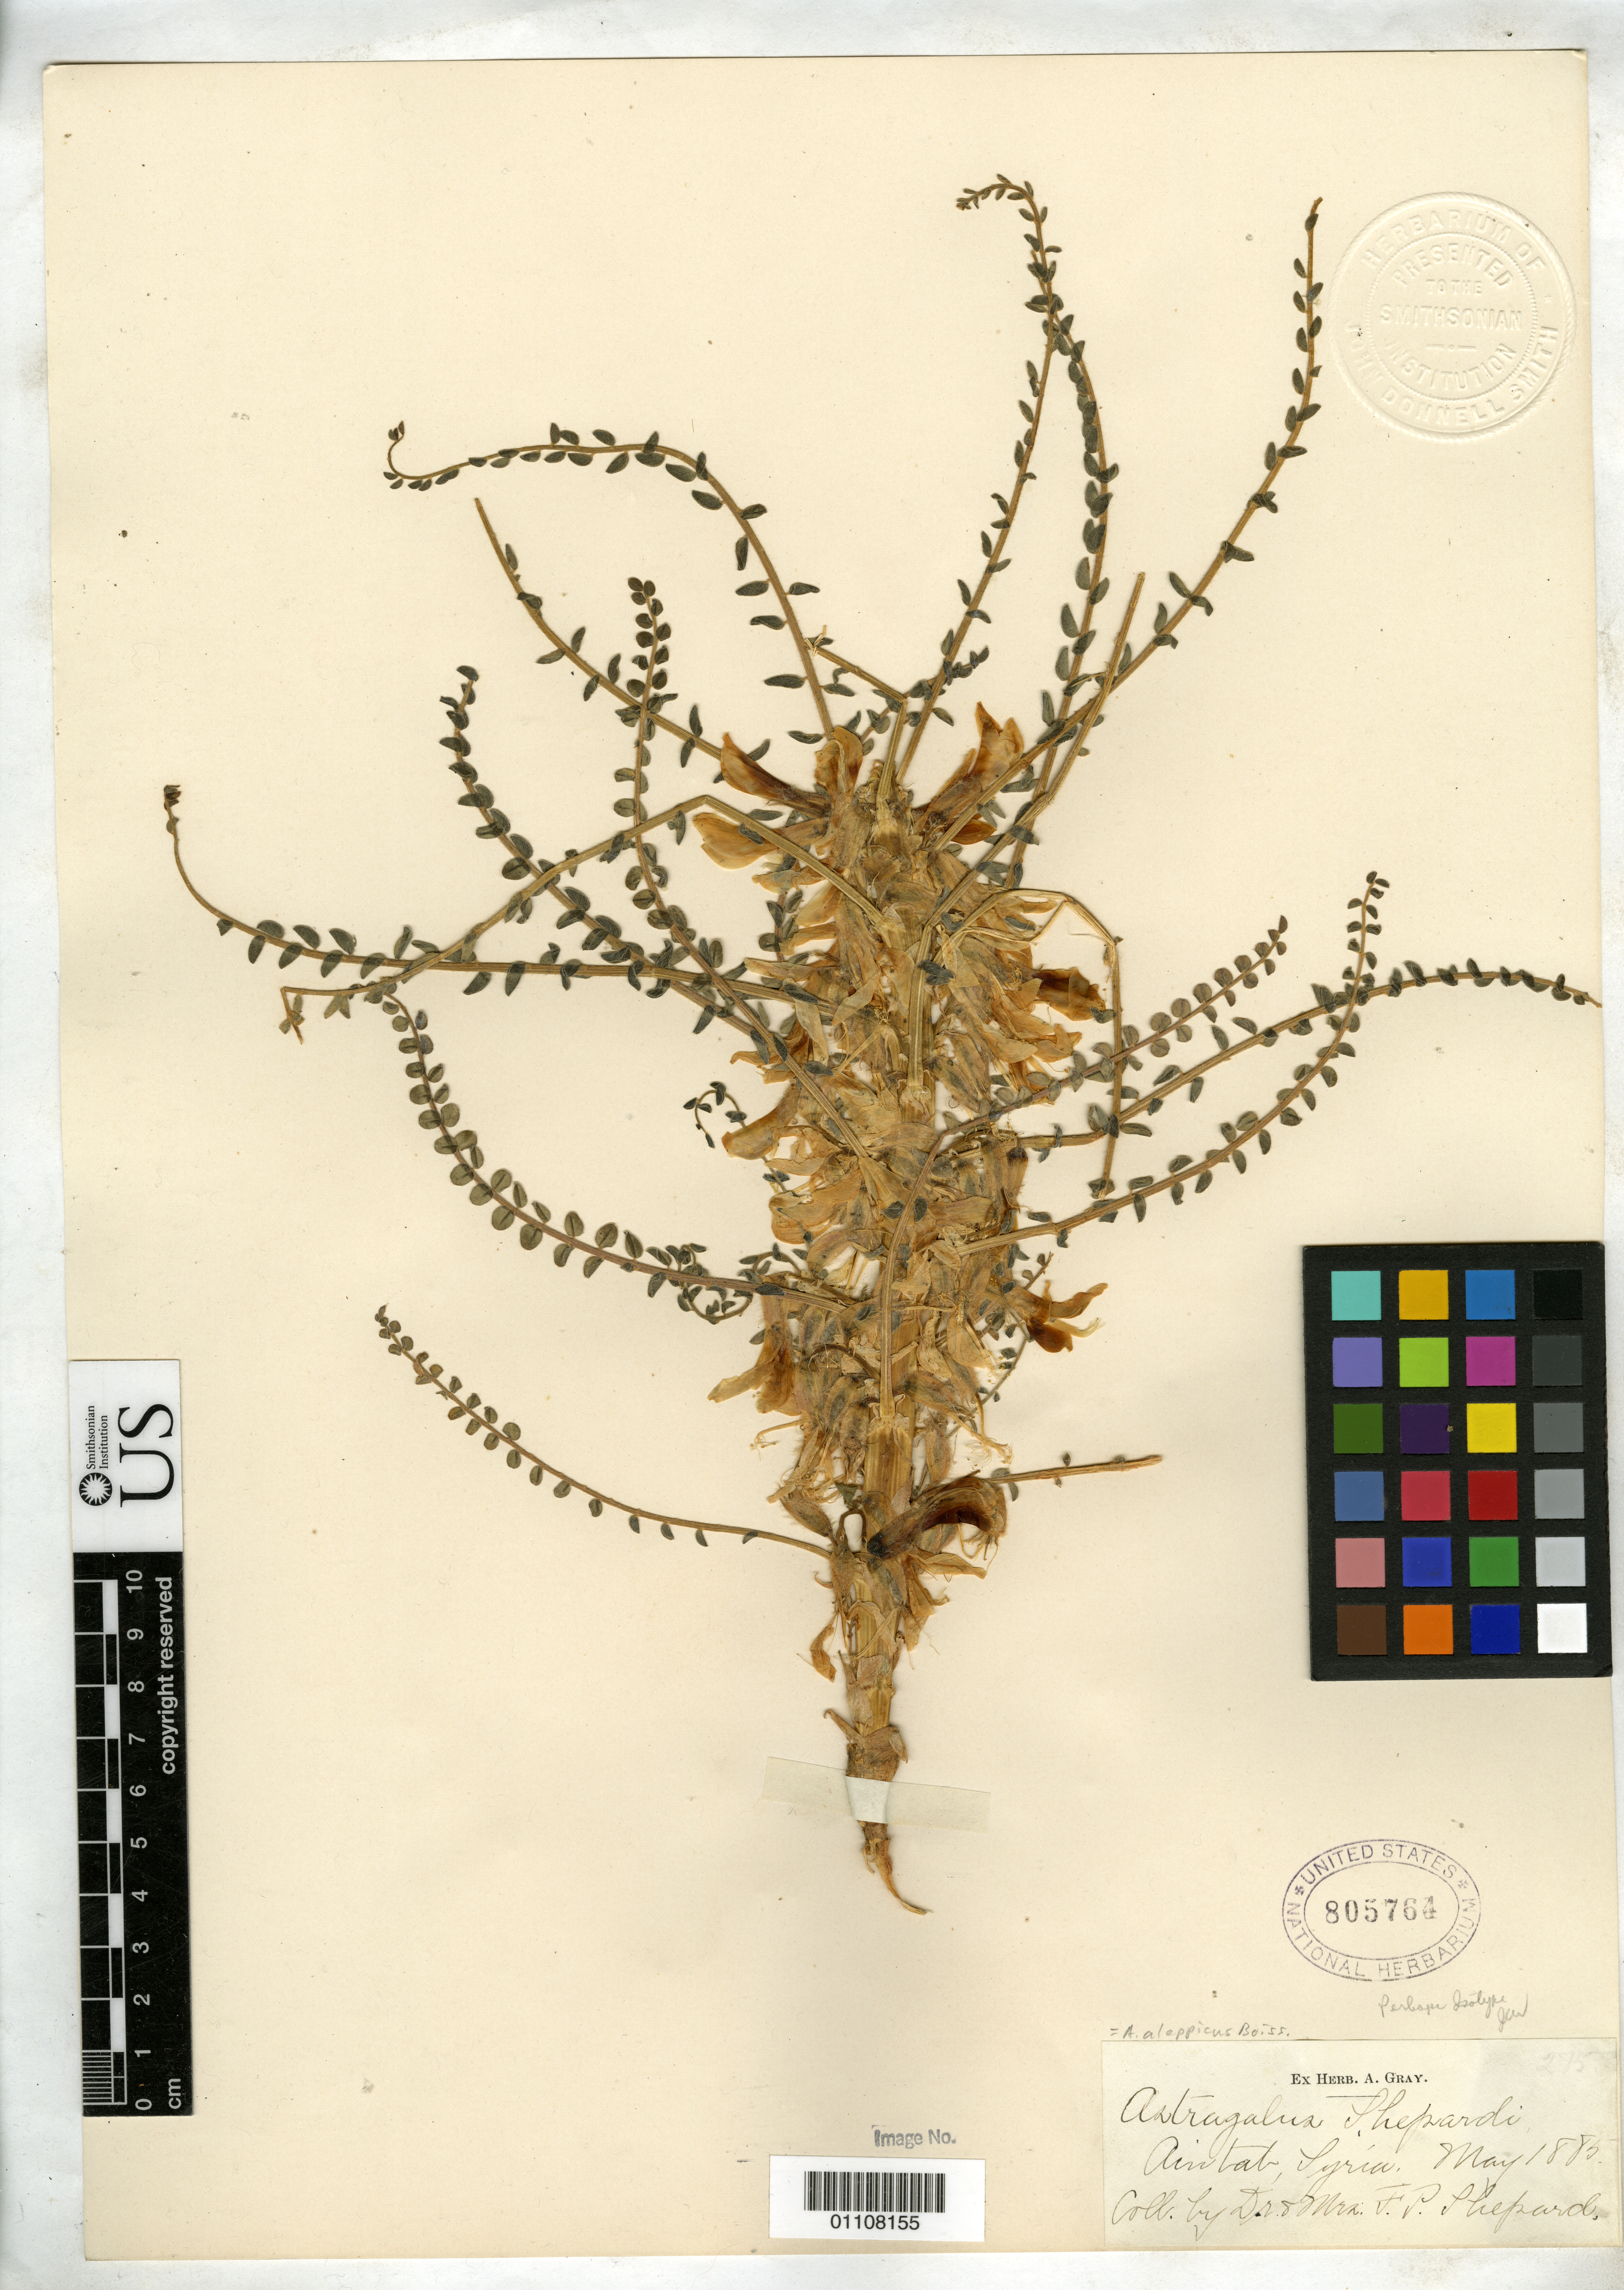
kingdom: Plantae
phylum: Tracheophyta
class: Magnoliopsida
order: Fabales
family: Fabaceae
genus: Astragalus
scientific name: Astragalus shepardii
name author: Post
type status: Possible Type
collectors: F. P. Shepard & Mrs. Shepard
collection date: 1885-05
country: Turkey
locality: Aintab, Syria [locality now in Turkey]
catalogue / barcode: US 805764